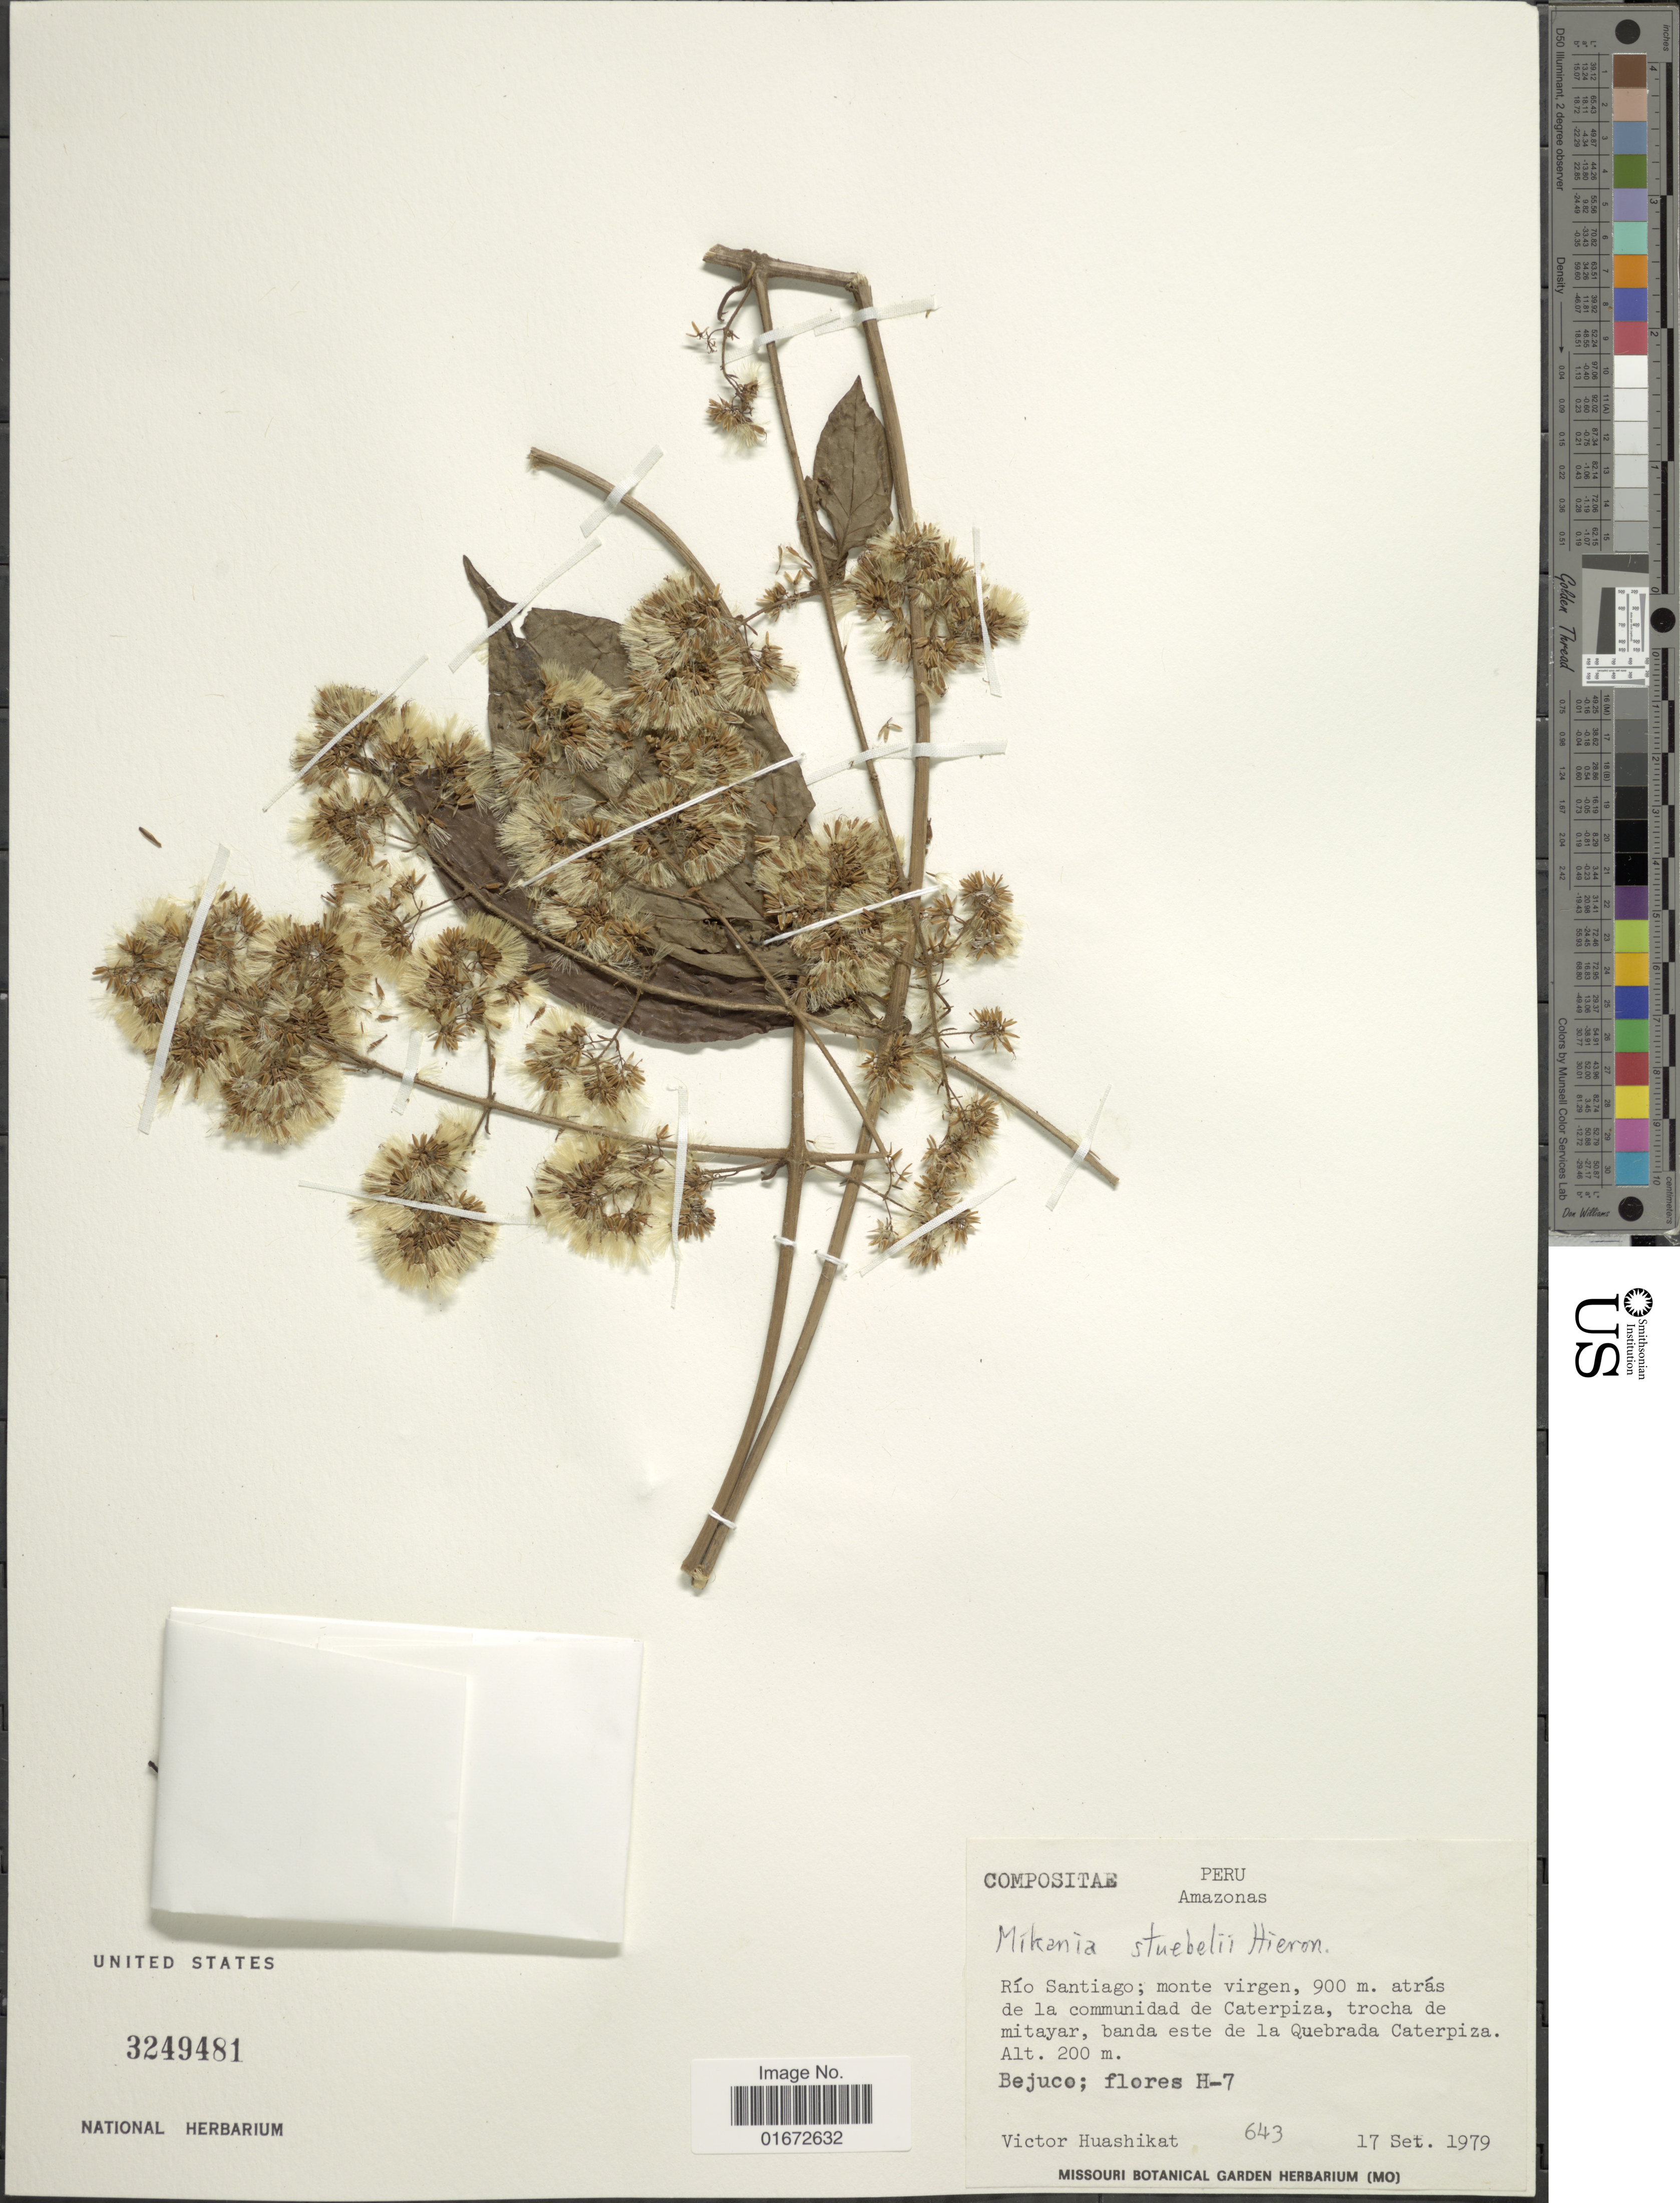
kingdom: Plantae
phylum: Tracheophyta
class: Magnoliopsida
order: Asterales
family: Asteraceae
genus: Mikania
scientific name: Mikania stuebelii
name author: Hieron.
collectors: V. Huashikat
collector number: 643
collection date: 1979-09-17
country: Peru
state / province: Amazonas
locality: Río Santiago; monte virgen, atrás de la communidad de Caterpiza, trocha de mitayar, banda este de la Quebrada Caterpiza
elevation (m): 200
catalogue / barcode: US 3249481